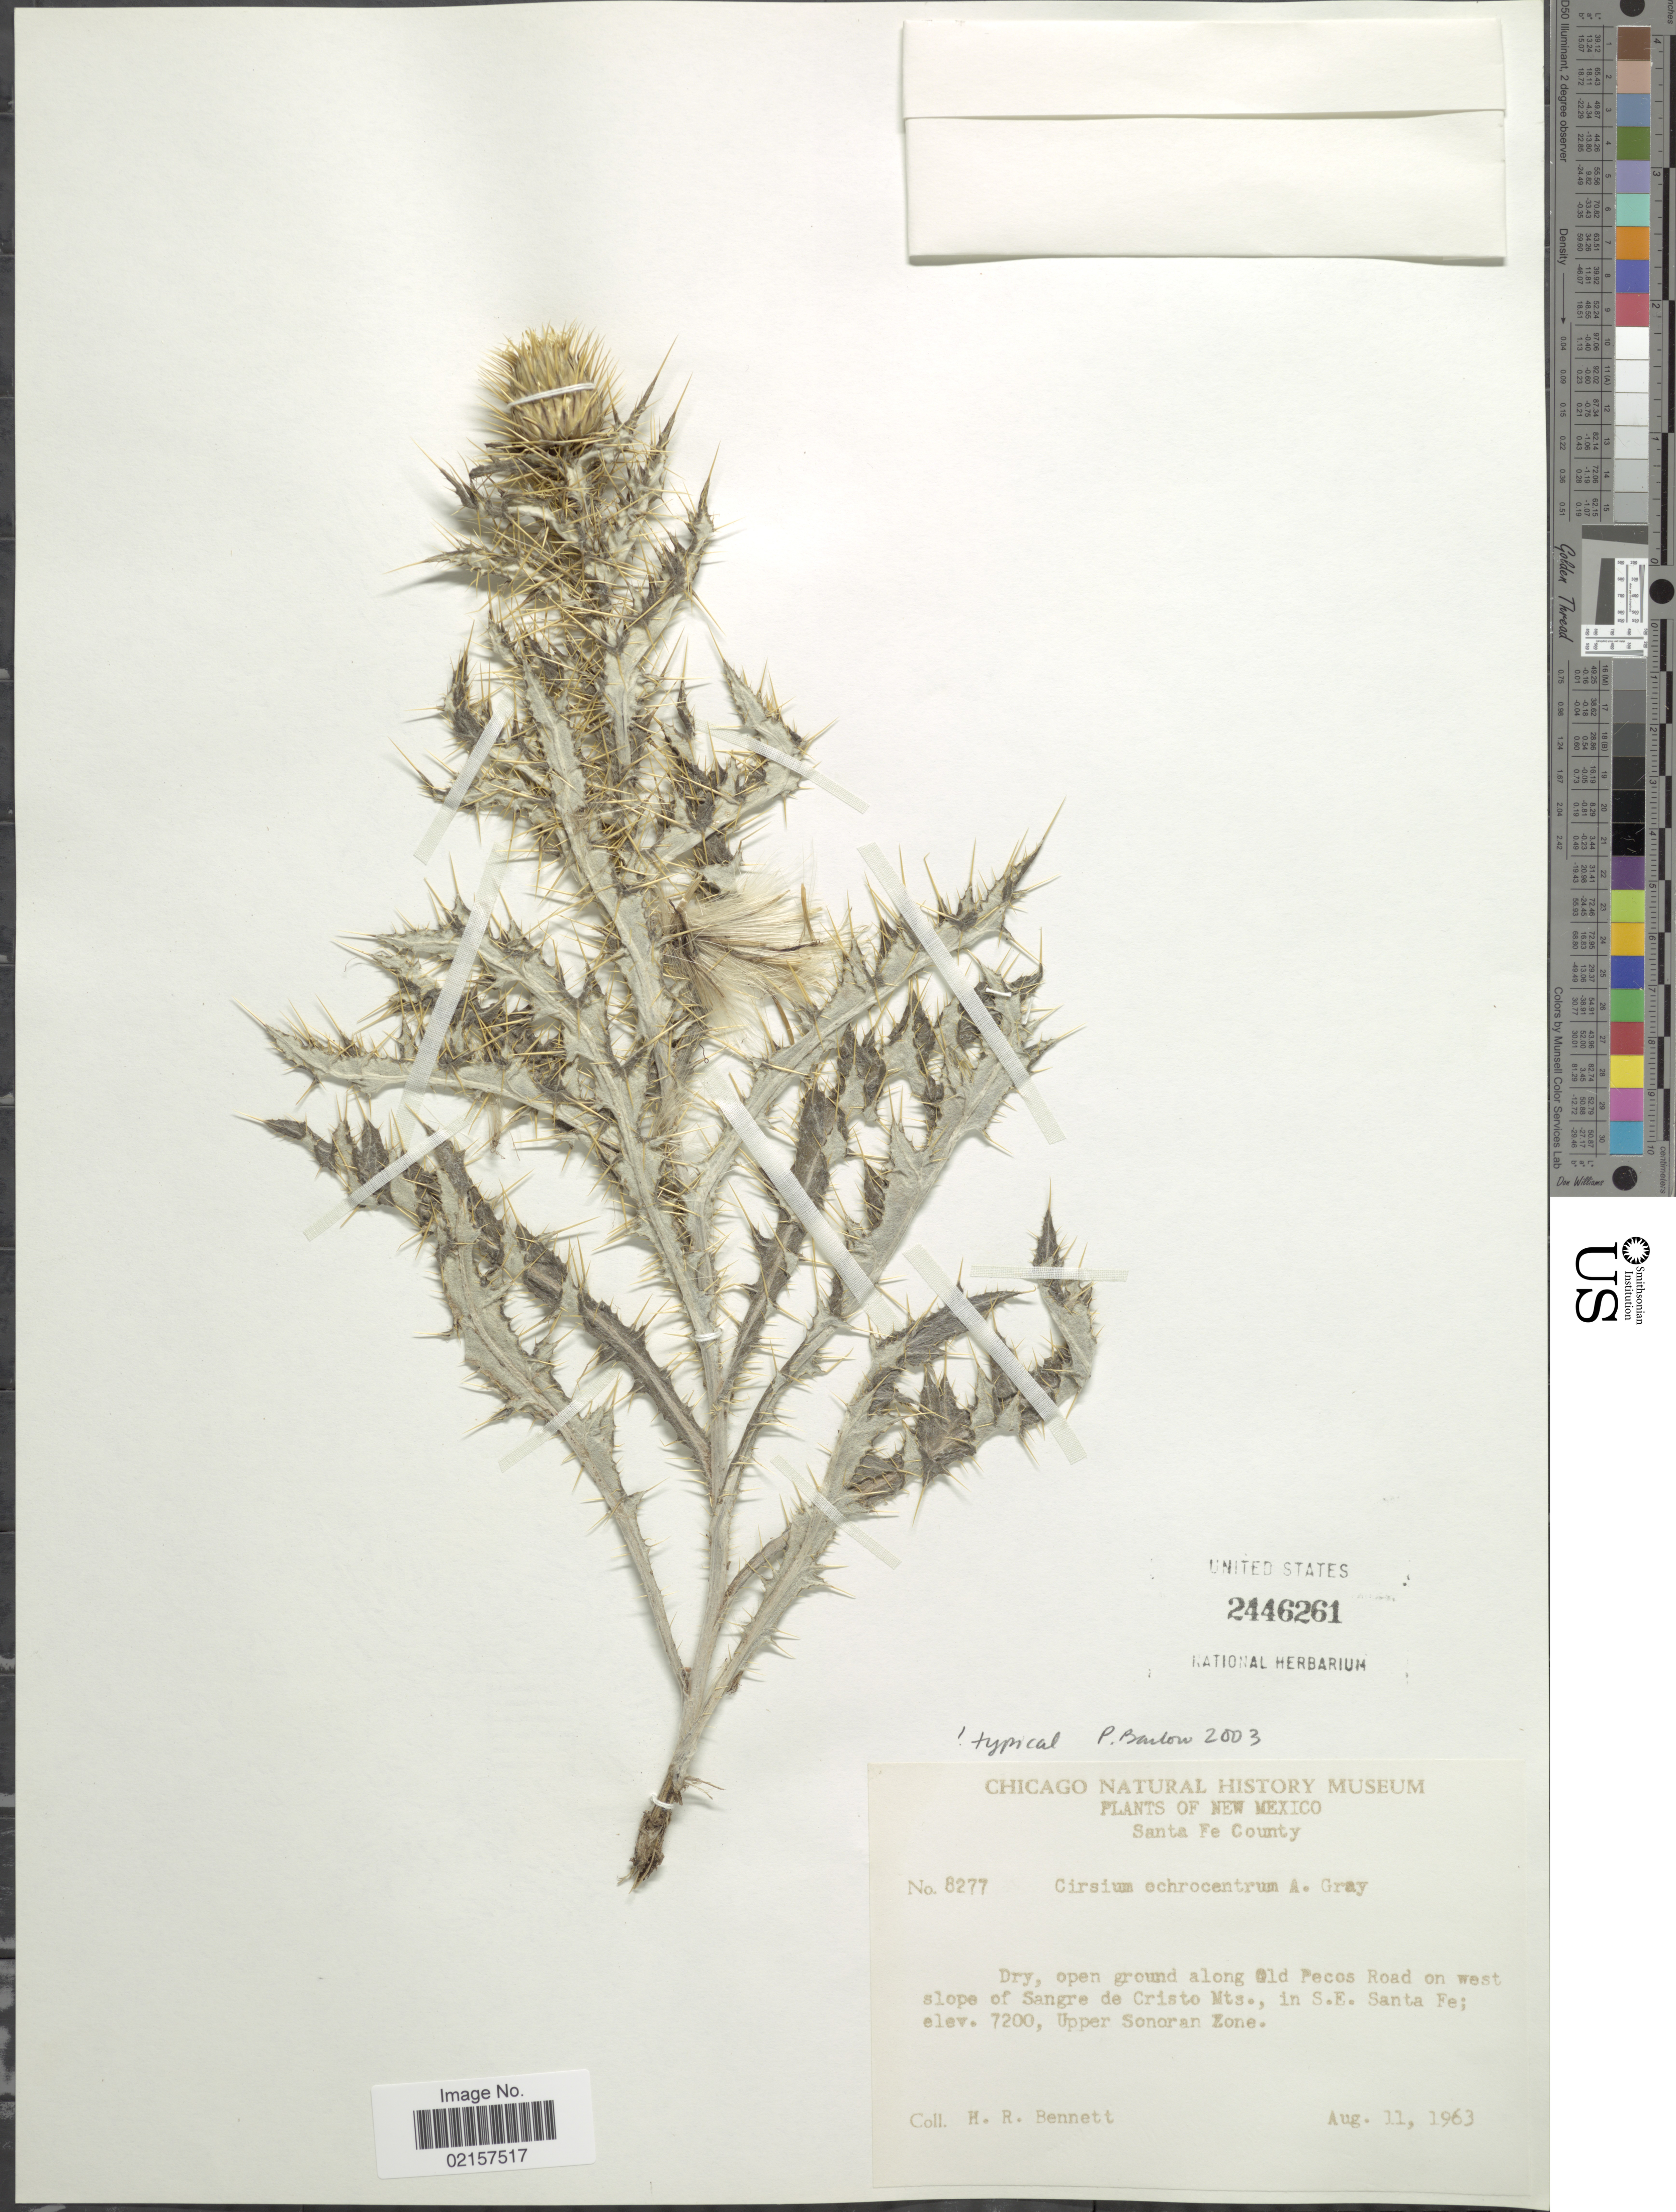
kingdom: Plantae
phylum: Tracheophyta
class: Magnoliopsida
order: Asterales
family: Asteraceae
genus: Cirsium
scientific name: Cirsium ochrocentrum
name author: A. Gray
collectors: H. R. Bennett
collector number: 8277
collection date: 1963-08-11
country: United States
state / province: New Mexico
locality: Santa Fe County, dry, open ground along Olf Pecos Road on west slope of Sangre de Crisco Mts., in S.E. Santa Fe; upper Sonoran Zone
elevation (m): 2195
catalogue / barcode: US 2446261